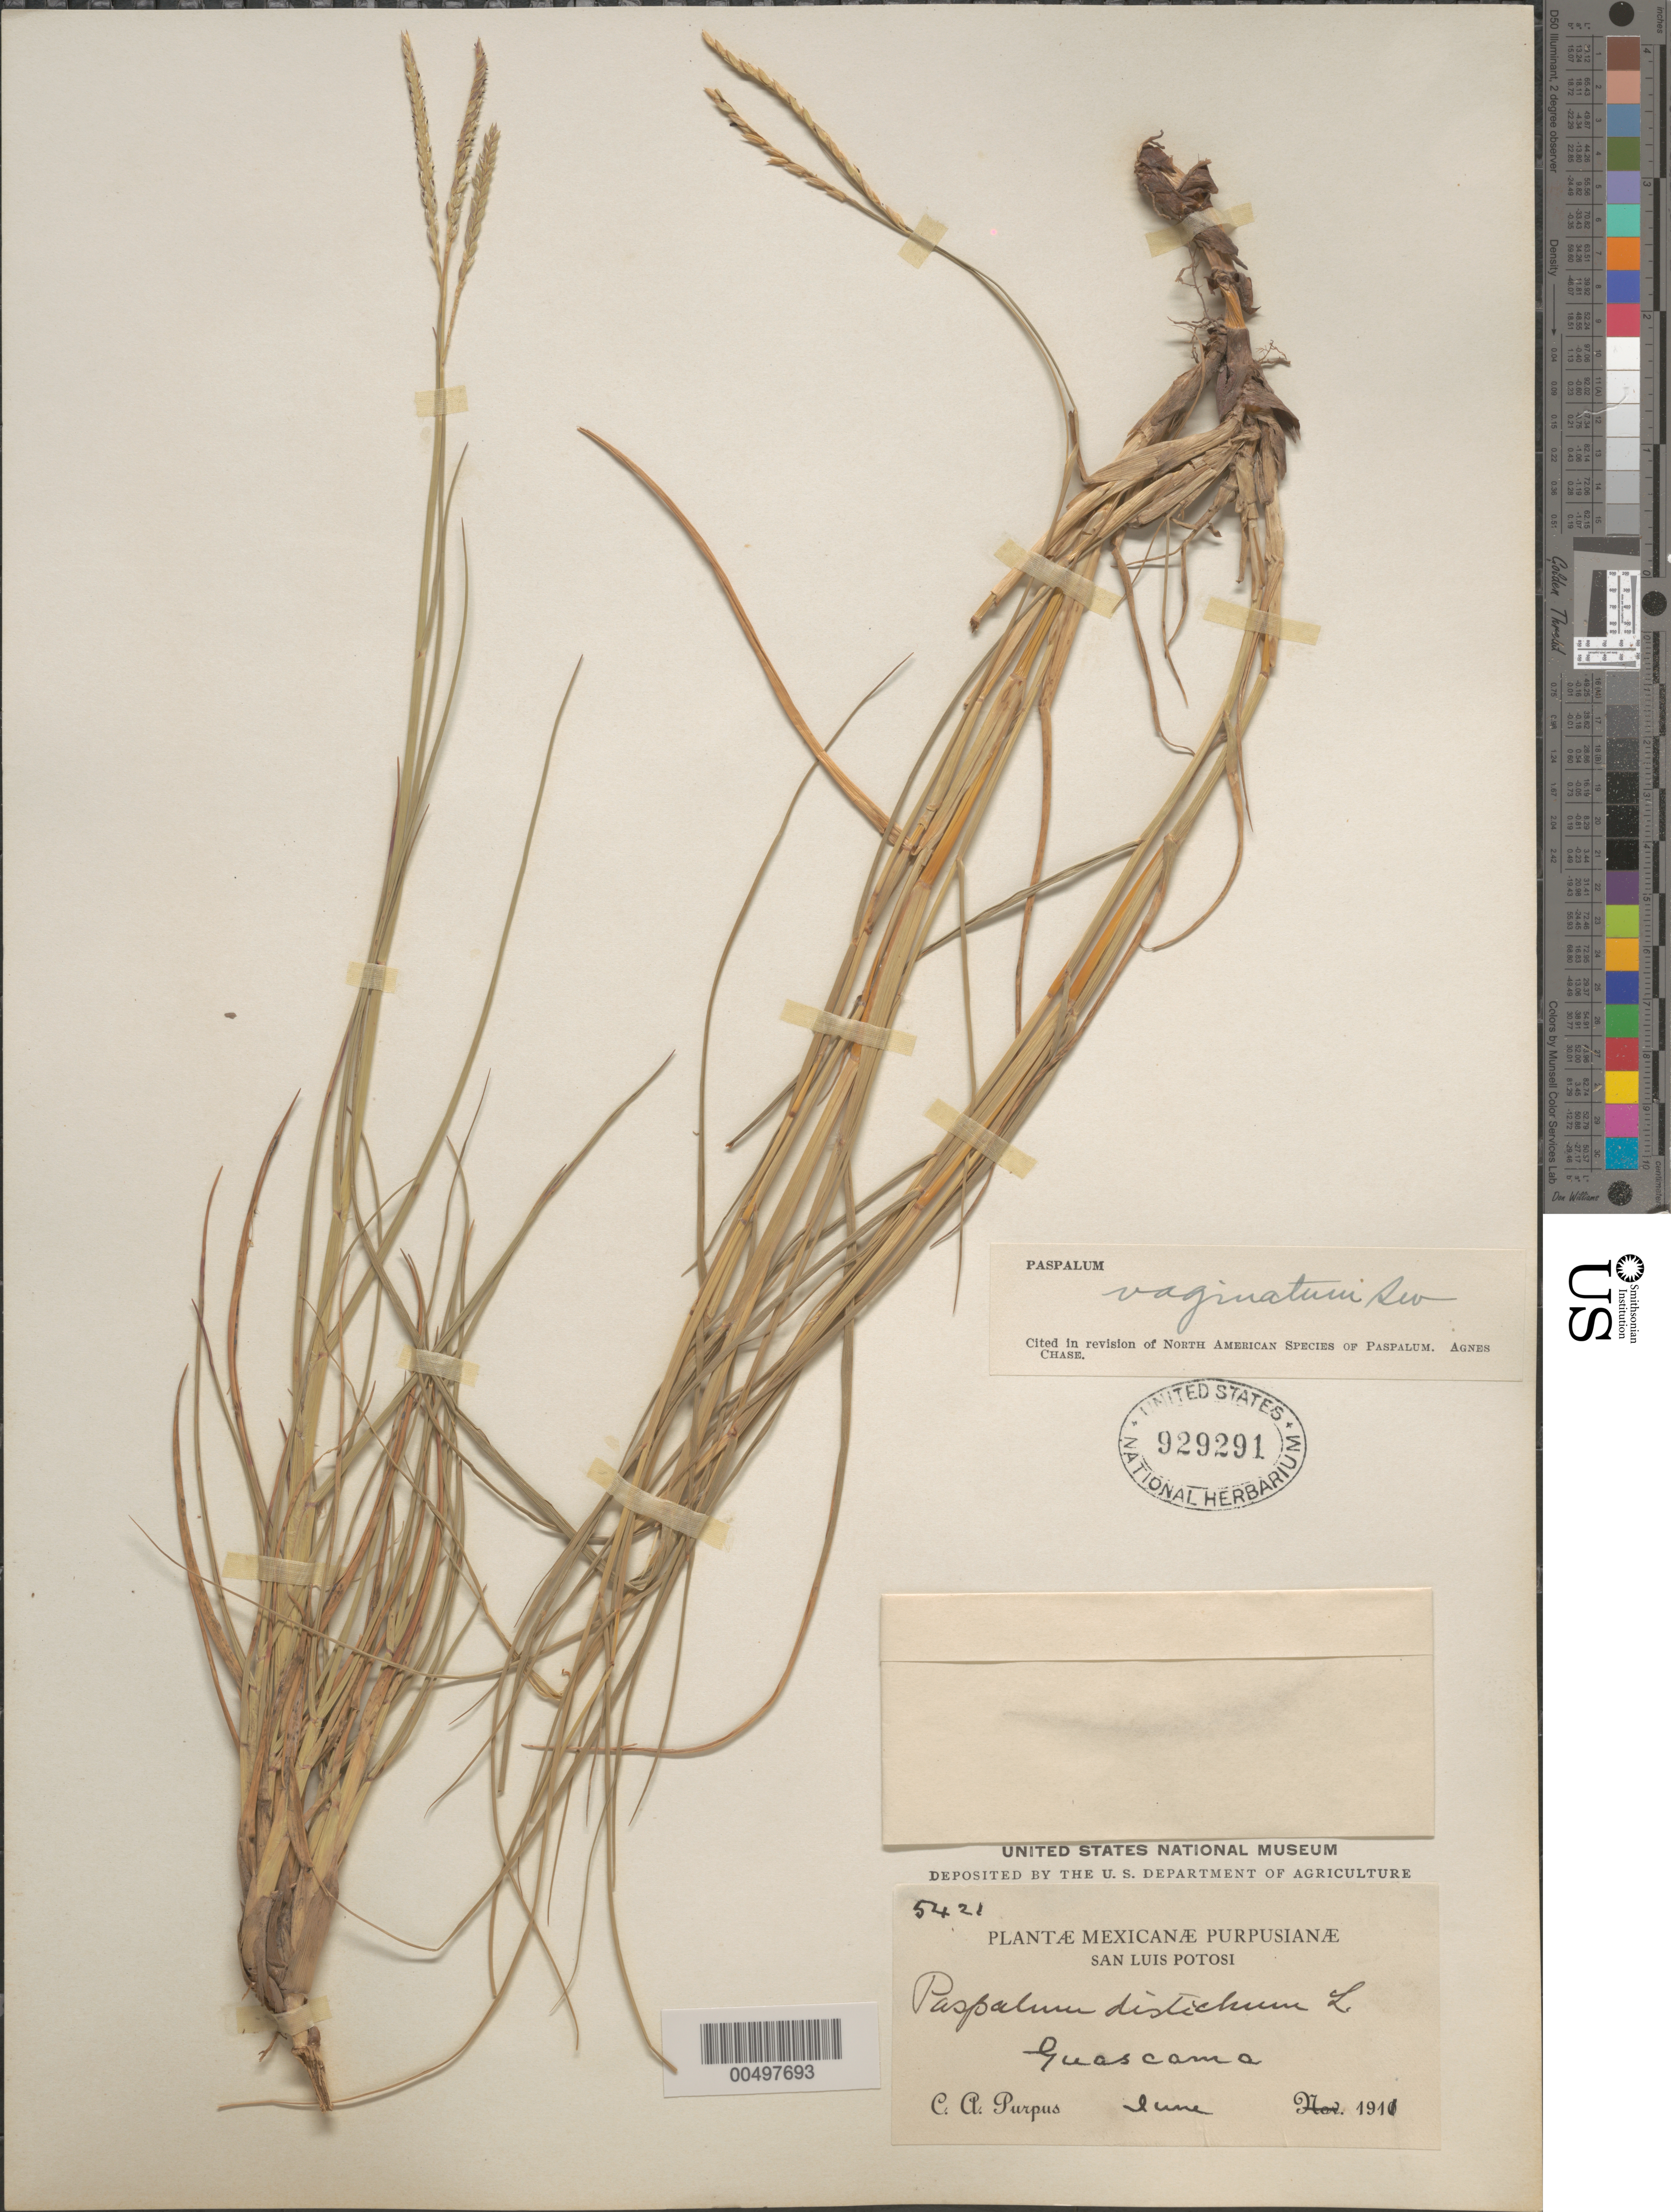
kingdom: Plantae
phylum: Tracheophyta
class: Liliopsida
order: Poales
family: Poaceae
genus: Paspalum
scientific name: Paspalum distichum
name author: L.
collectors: C. A. Purpus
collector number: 5421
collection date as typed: Jun 1911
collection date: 1911-06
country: Mexico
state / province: San Luis Potosi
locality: Guascama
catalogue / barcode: US 929291